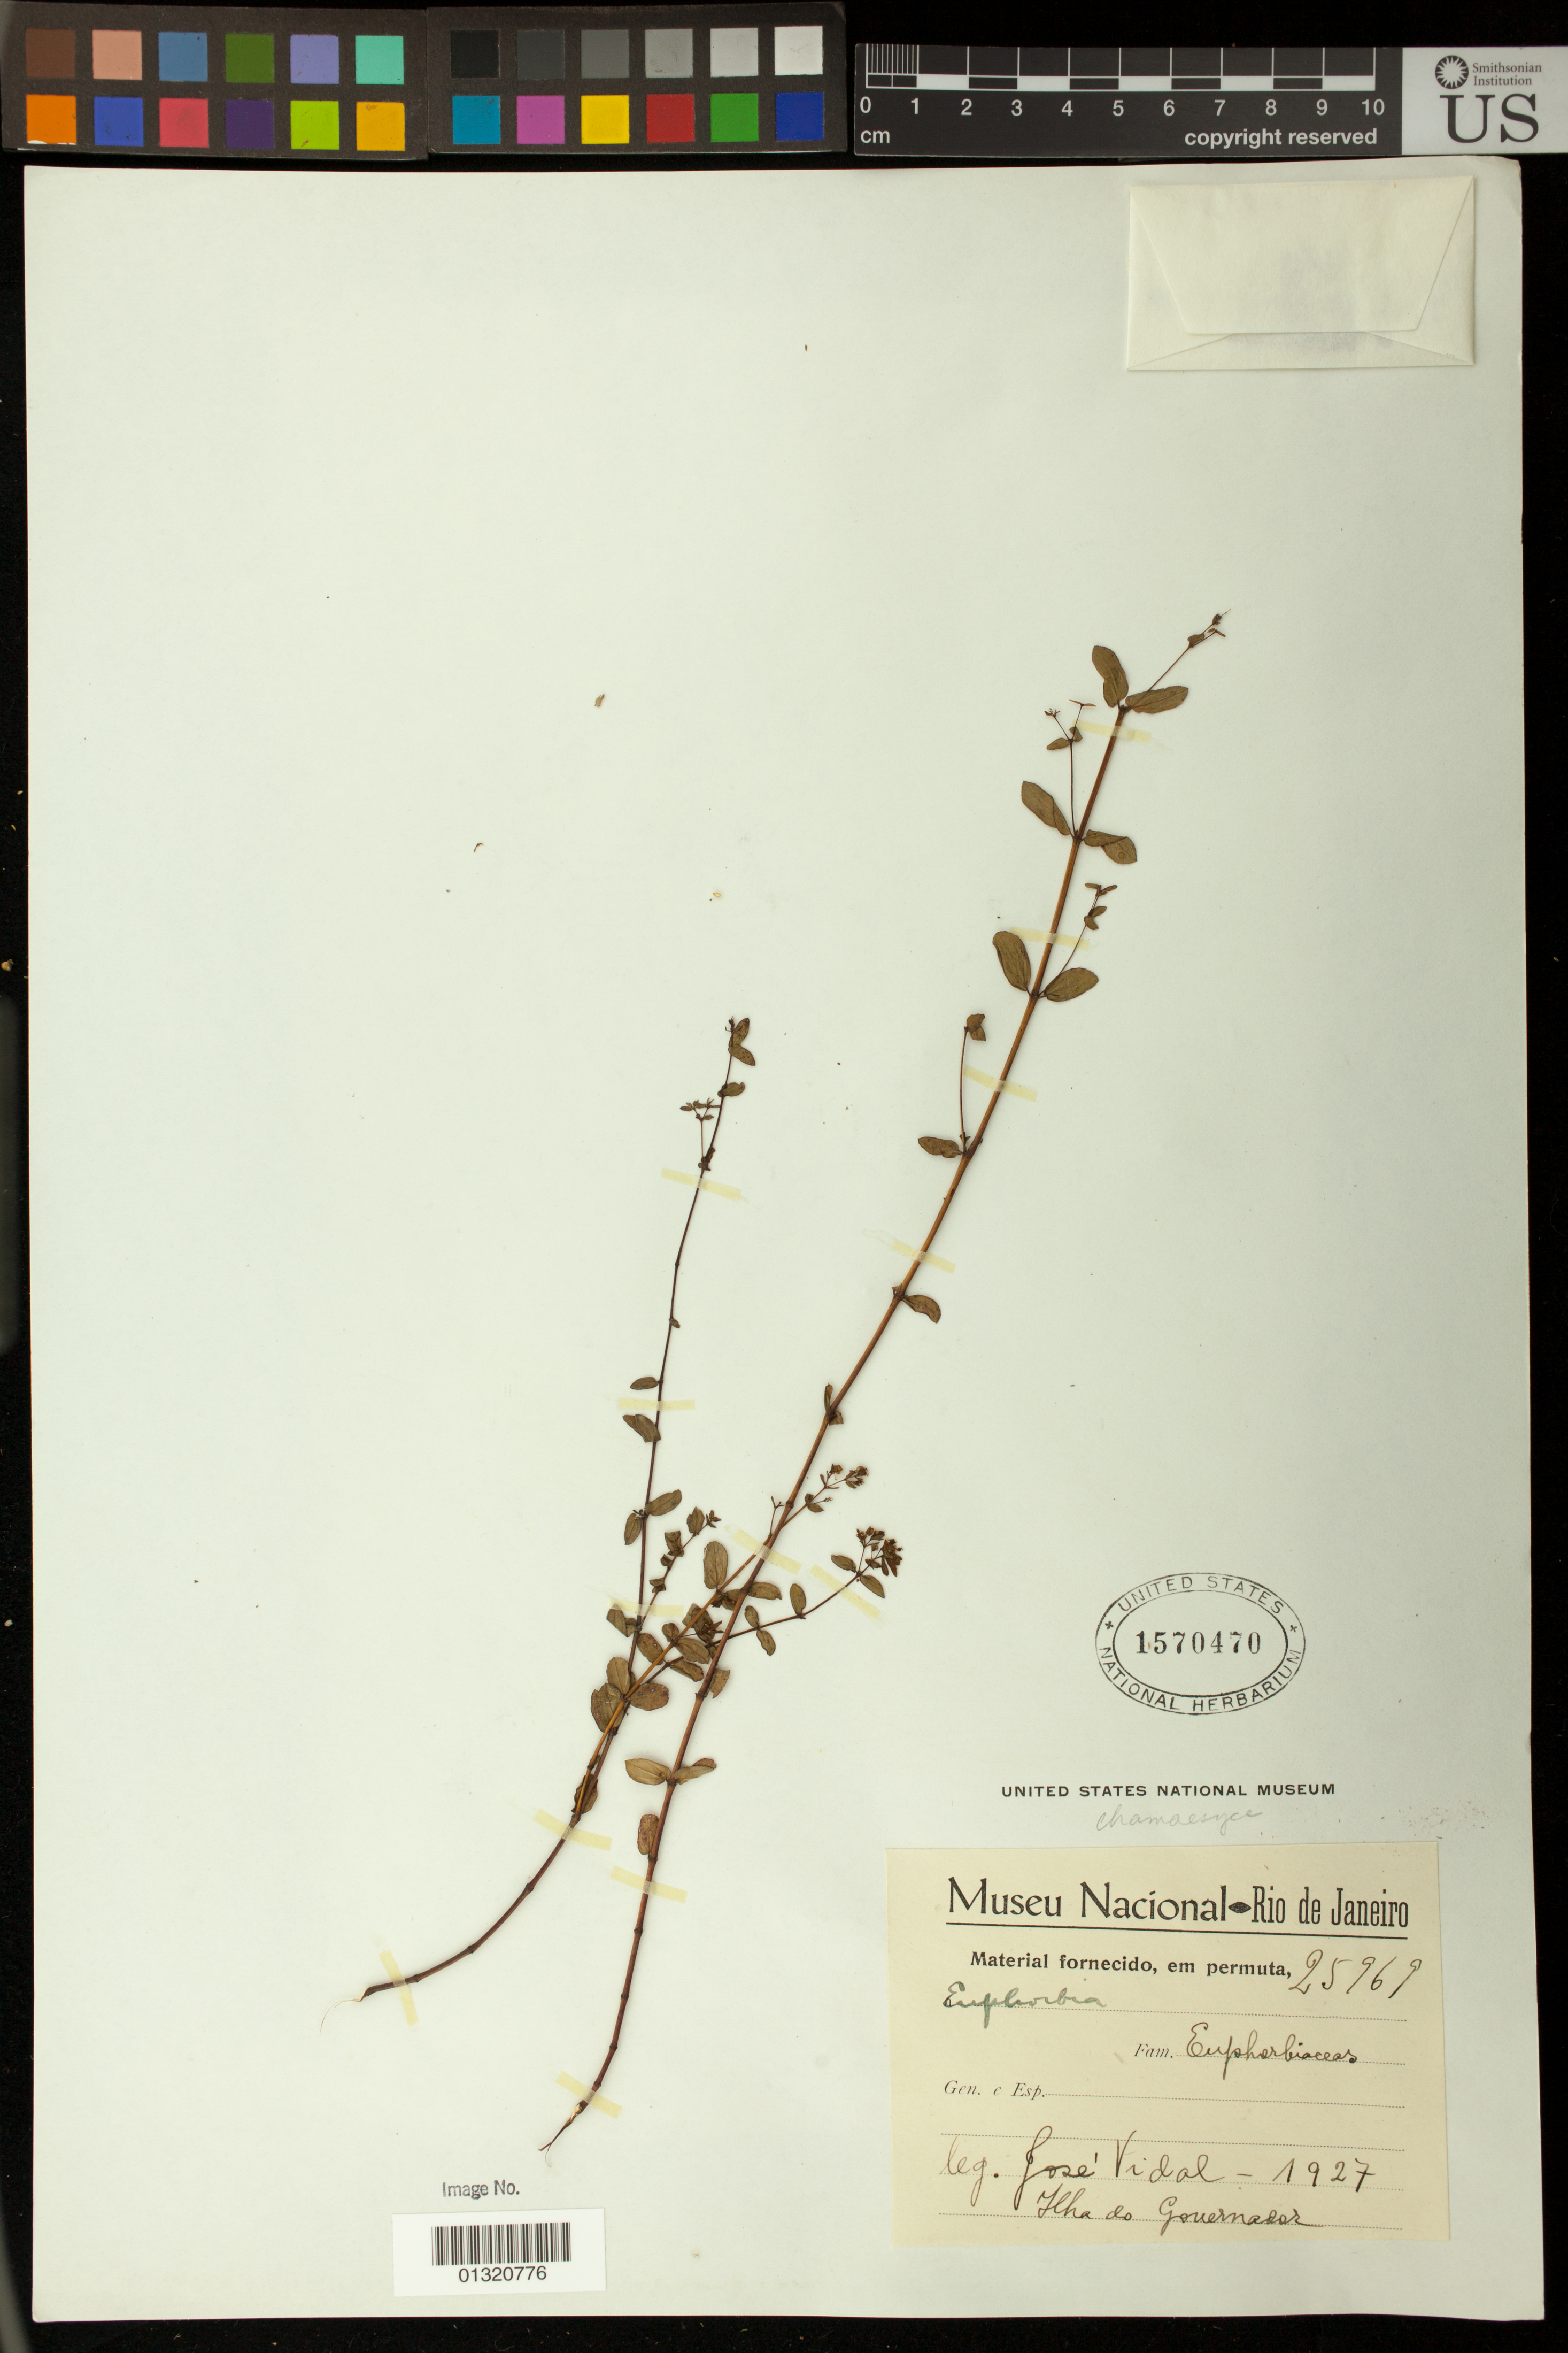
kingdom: Plantae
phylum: Tracheophyta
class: Magnoliopsida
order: Malpighiales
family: Euphorbiaceae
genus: Euphorbia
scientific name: Euphorbia sp.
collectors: J. Vidal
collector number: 25969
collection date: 1927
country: Brazil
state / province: Rio de Janeiro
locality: Ilha do Governador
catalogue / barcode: US 1570470